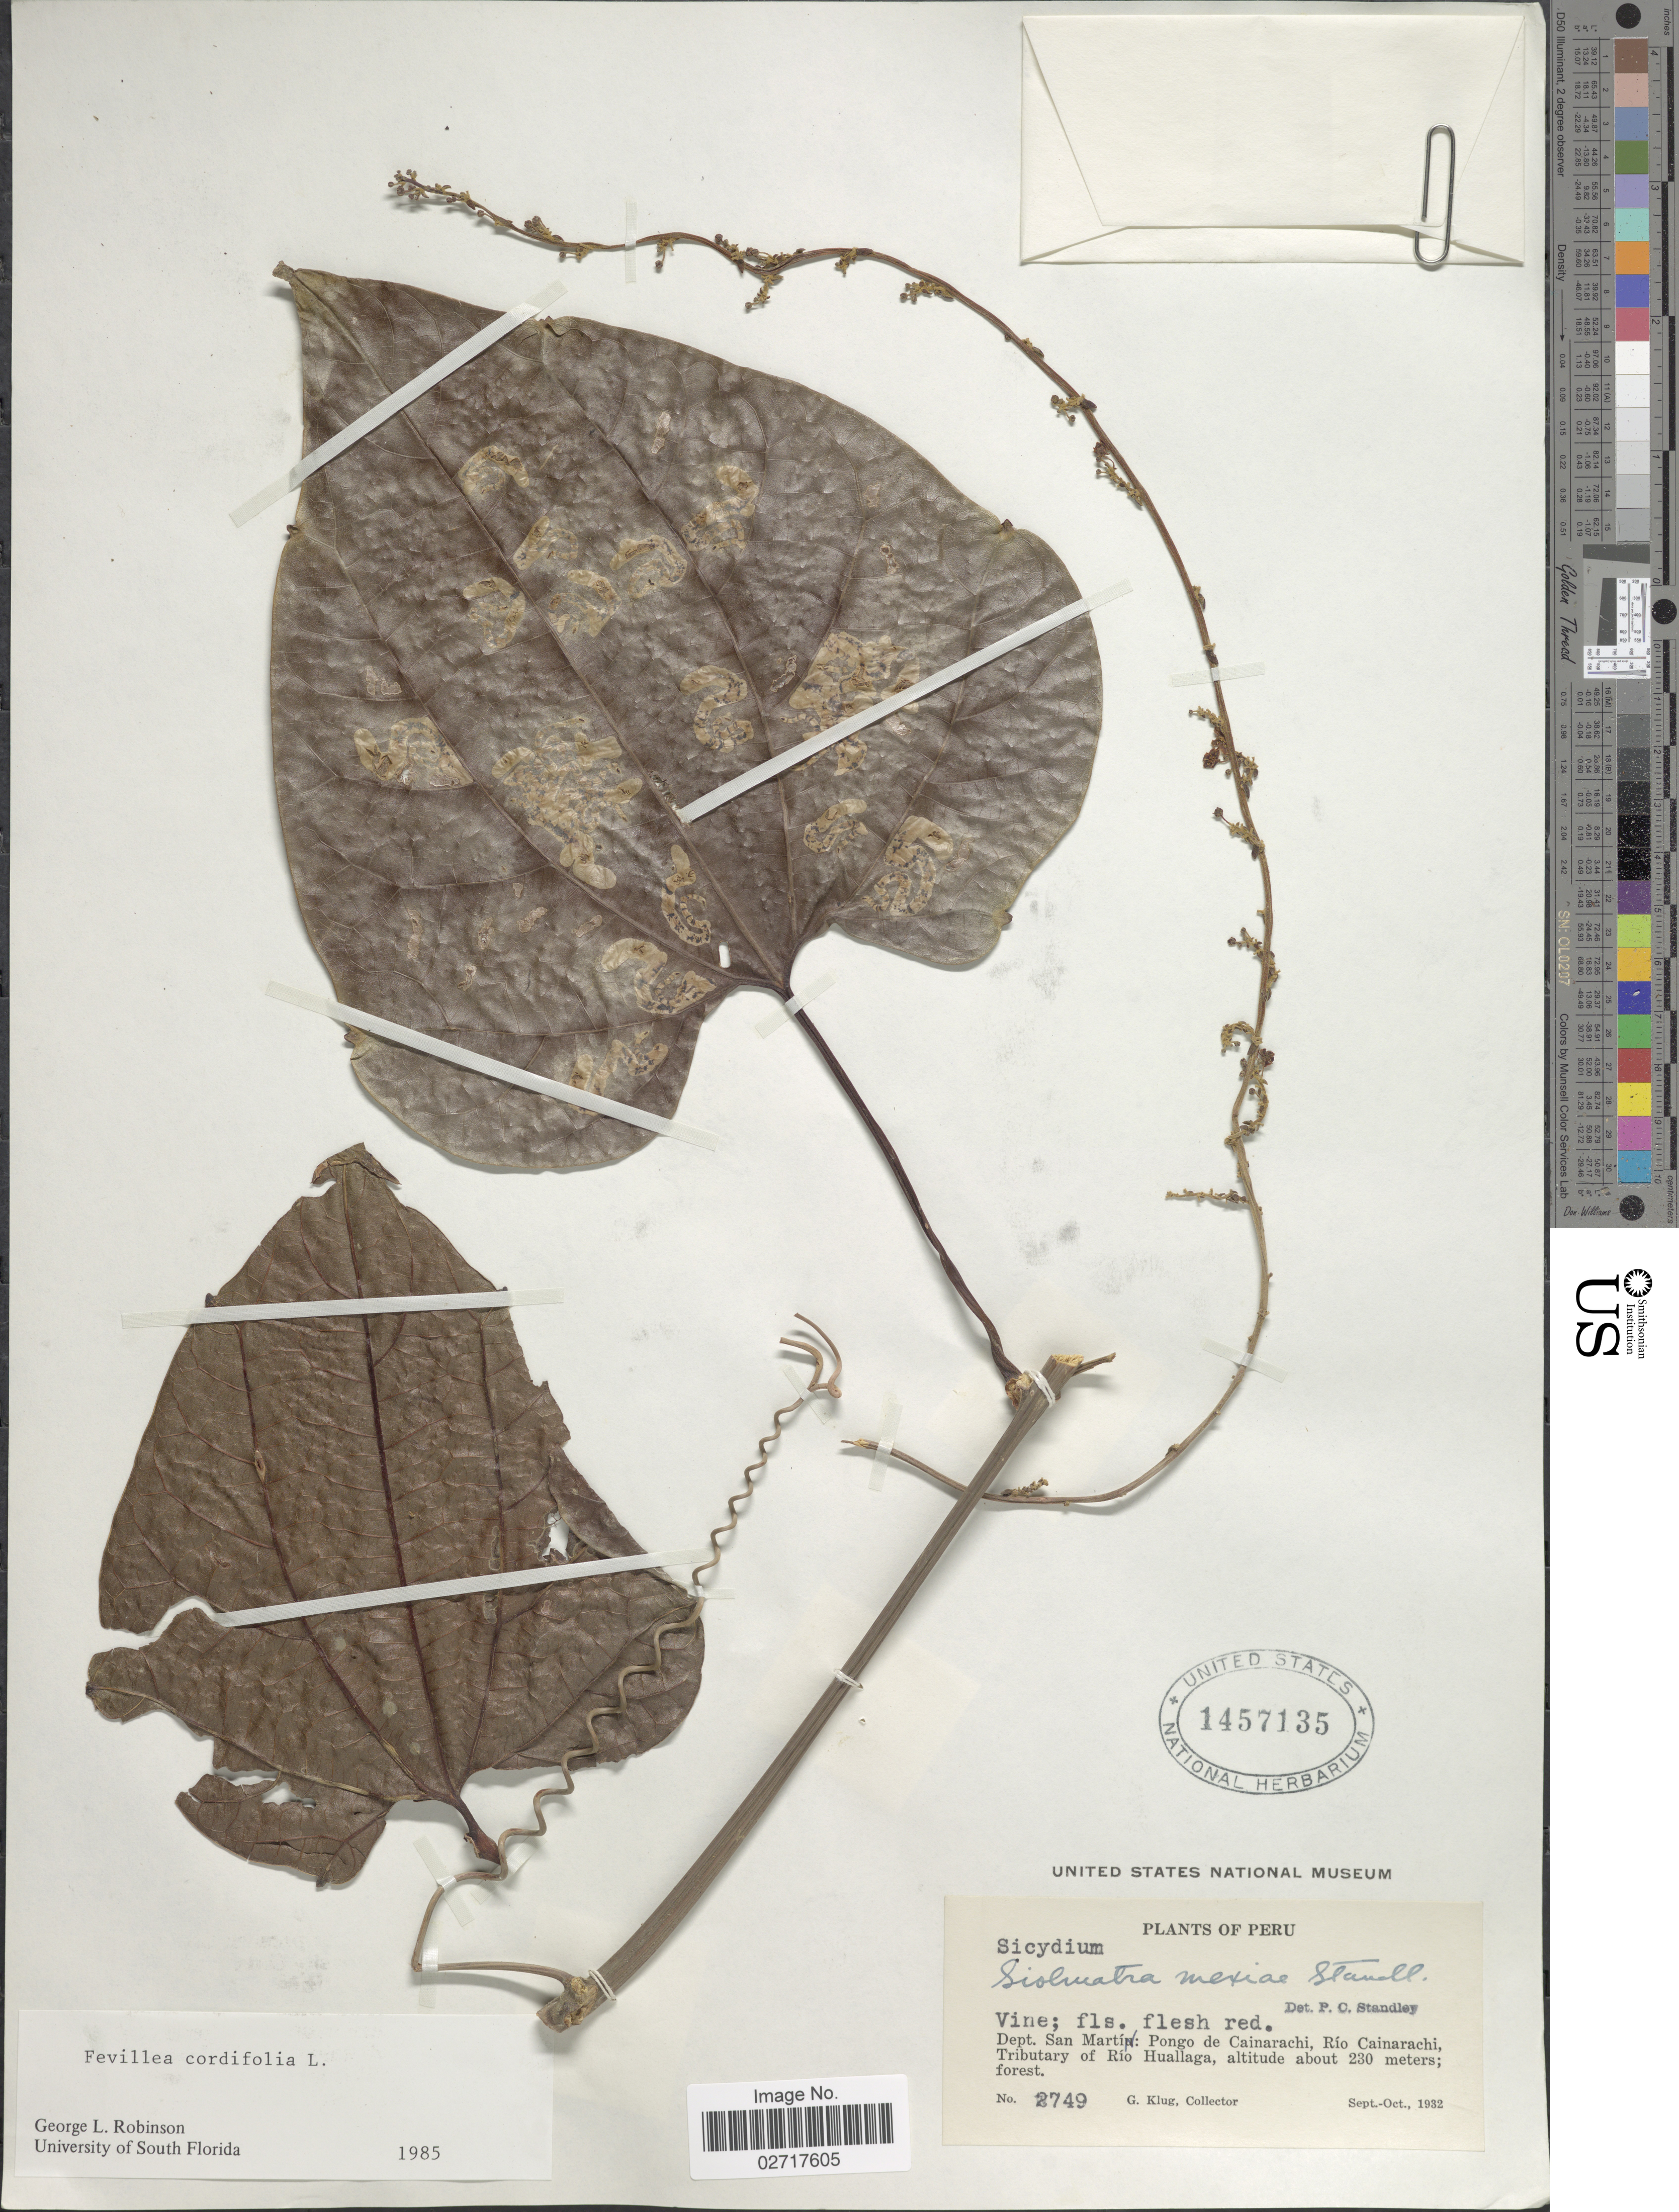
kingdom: Plantae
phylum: Tracheophyta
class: Magnoliopsida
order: Cucurbitales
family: Cucurbitaceae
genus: Fevillea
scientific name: Fevillea cordifolia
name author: L.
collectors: G. Klug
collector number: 2749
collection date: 1932-09/1932-10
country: Peru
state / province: San Martín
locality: Pongo de Cainarachi, Rio Cainarachi, Tributary of Rio Huallaga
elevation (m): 230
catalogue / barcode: US 1457135